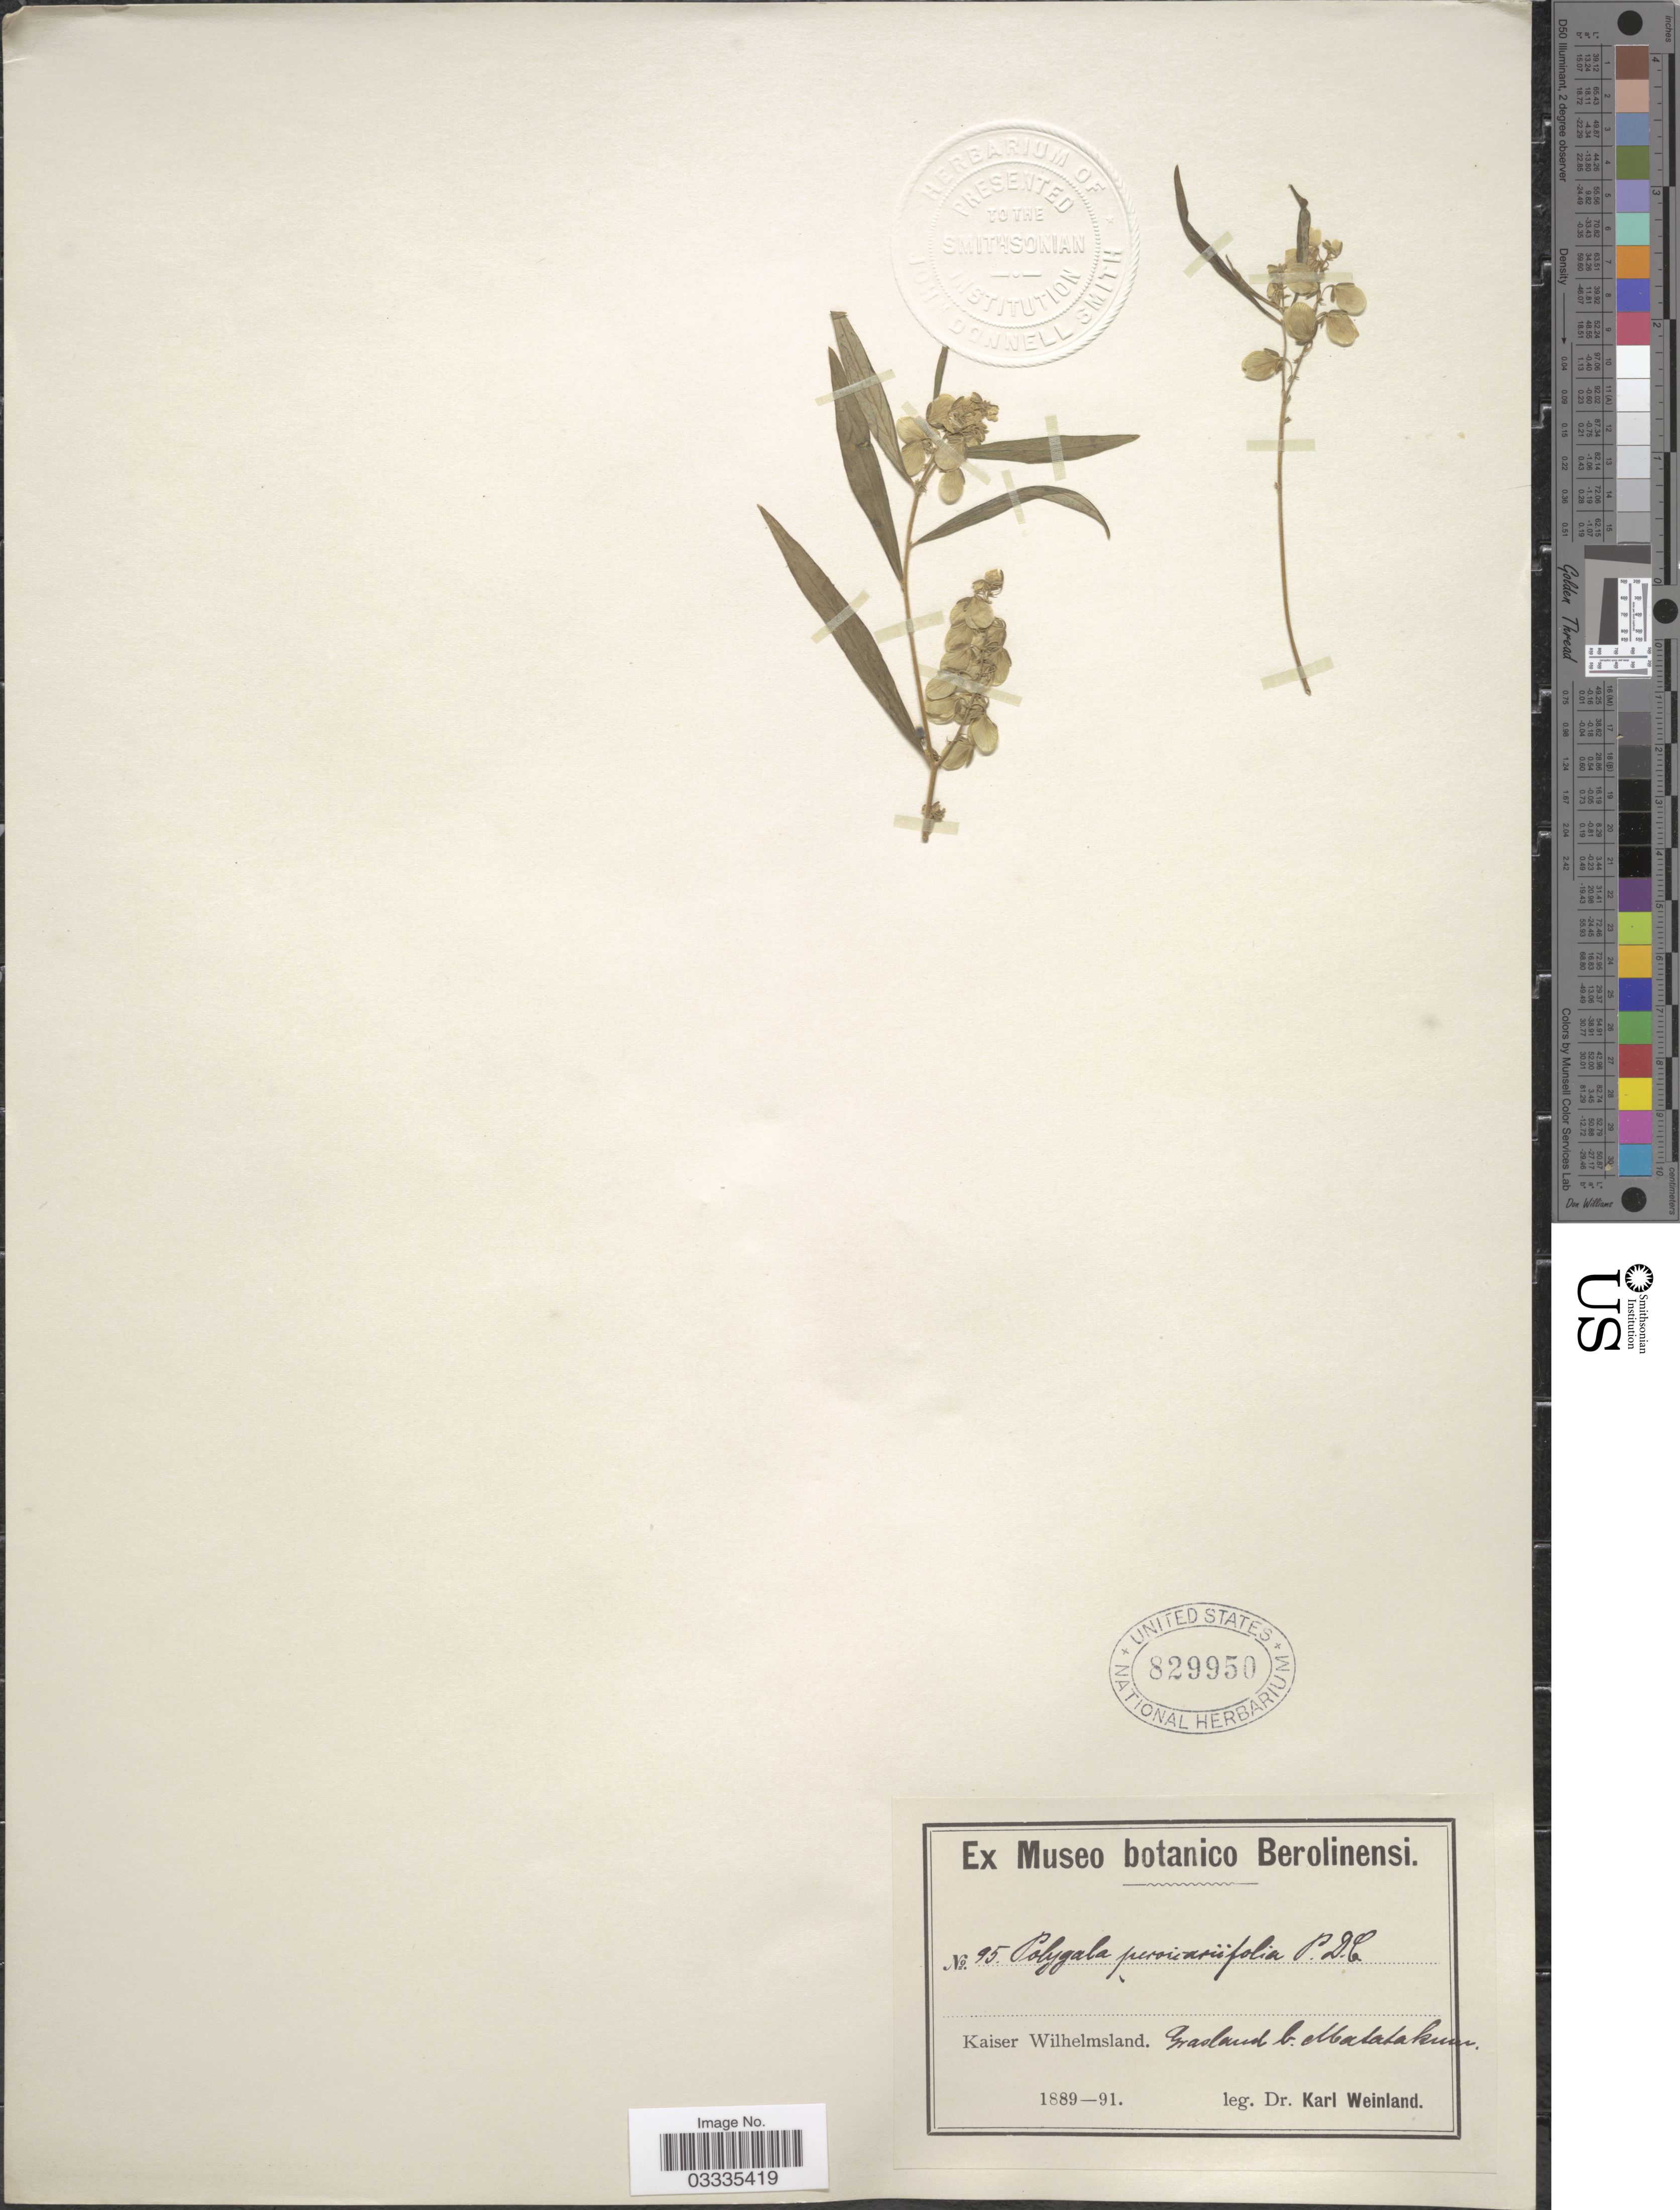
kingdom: Plantae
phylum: Tracheophyta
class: Magnoliopsida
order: Fabales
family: Polygalaceae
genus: Polygala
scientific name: Polygala persicariifolia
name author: DC.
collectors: K. Weinland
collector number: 95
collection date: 1889/1891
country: Papua New Guinea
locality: Kaiser Wilhelmsland. Grasland b. Matatakum.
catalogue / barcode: US 829950